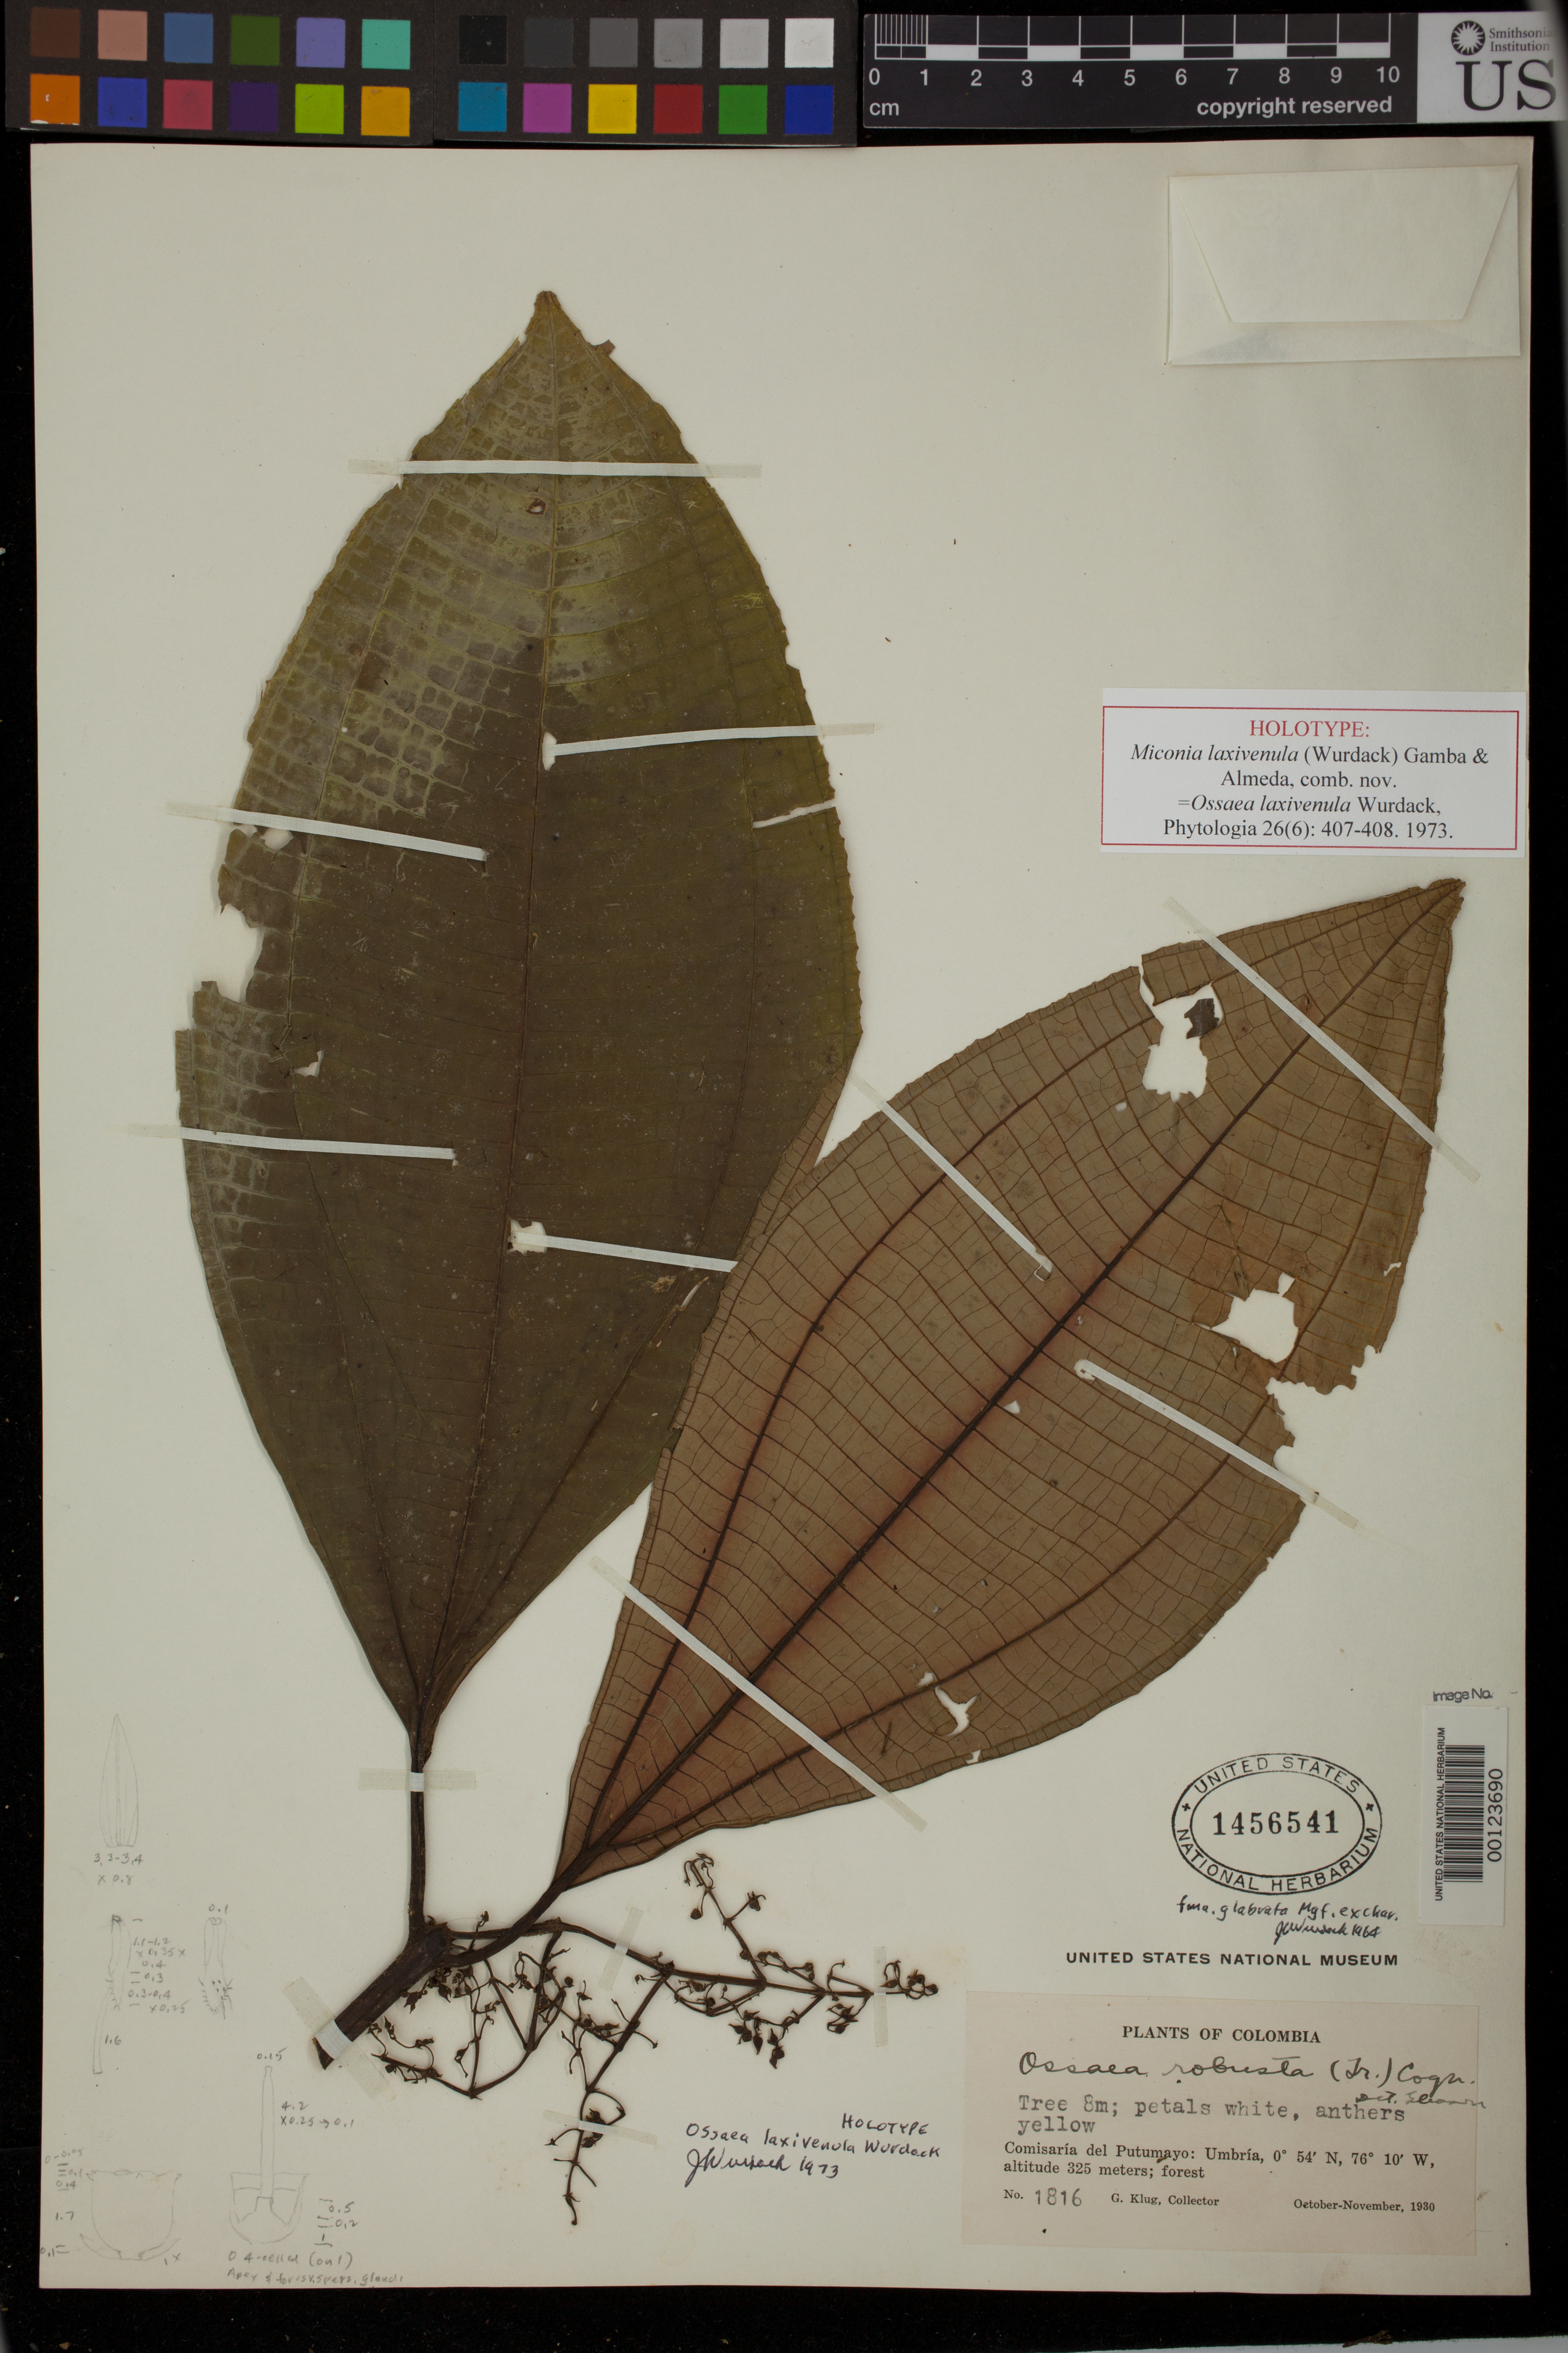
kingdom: Plantae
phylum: Tracheophyta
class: Magnoliopsida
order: Myrtales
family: Melastomataceae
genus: Ossaea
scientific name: Ossaea laxivenula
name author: Wurdack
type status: Holotype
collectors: G. Klug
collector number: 1816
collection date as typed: Oct 1930 to -- Nov 1930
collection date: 1930-10/1930-11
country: Colombia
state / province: Putumayo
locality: Umbria.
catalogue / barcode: US 1456541